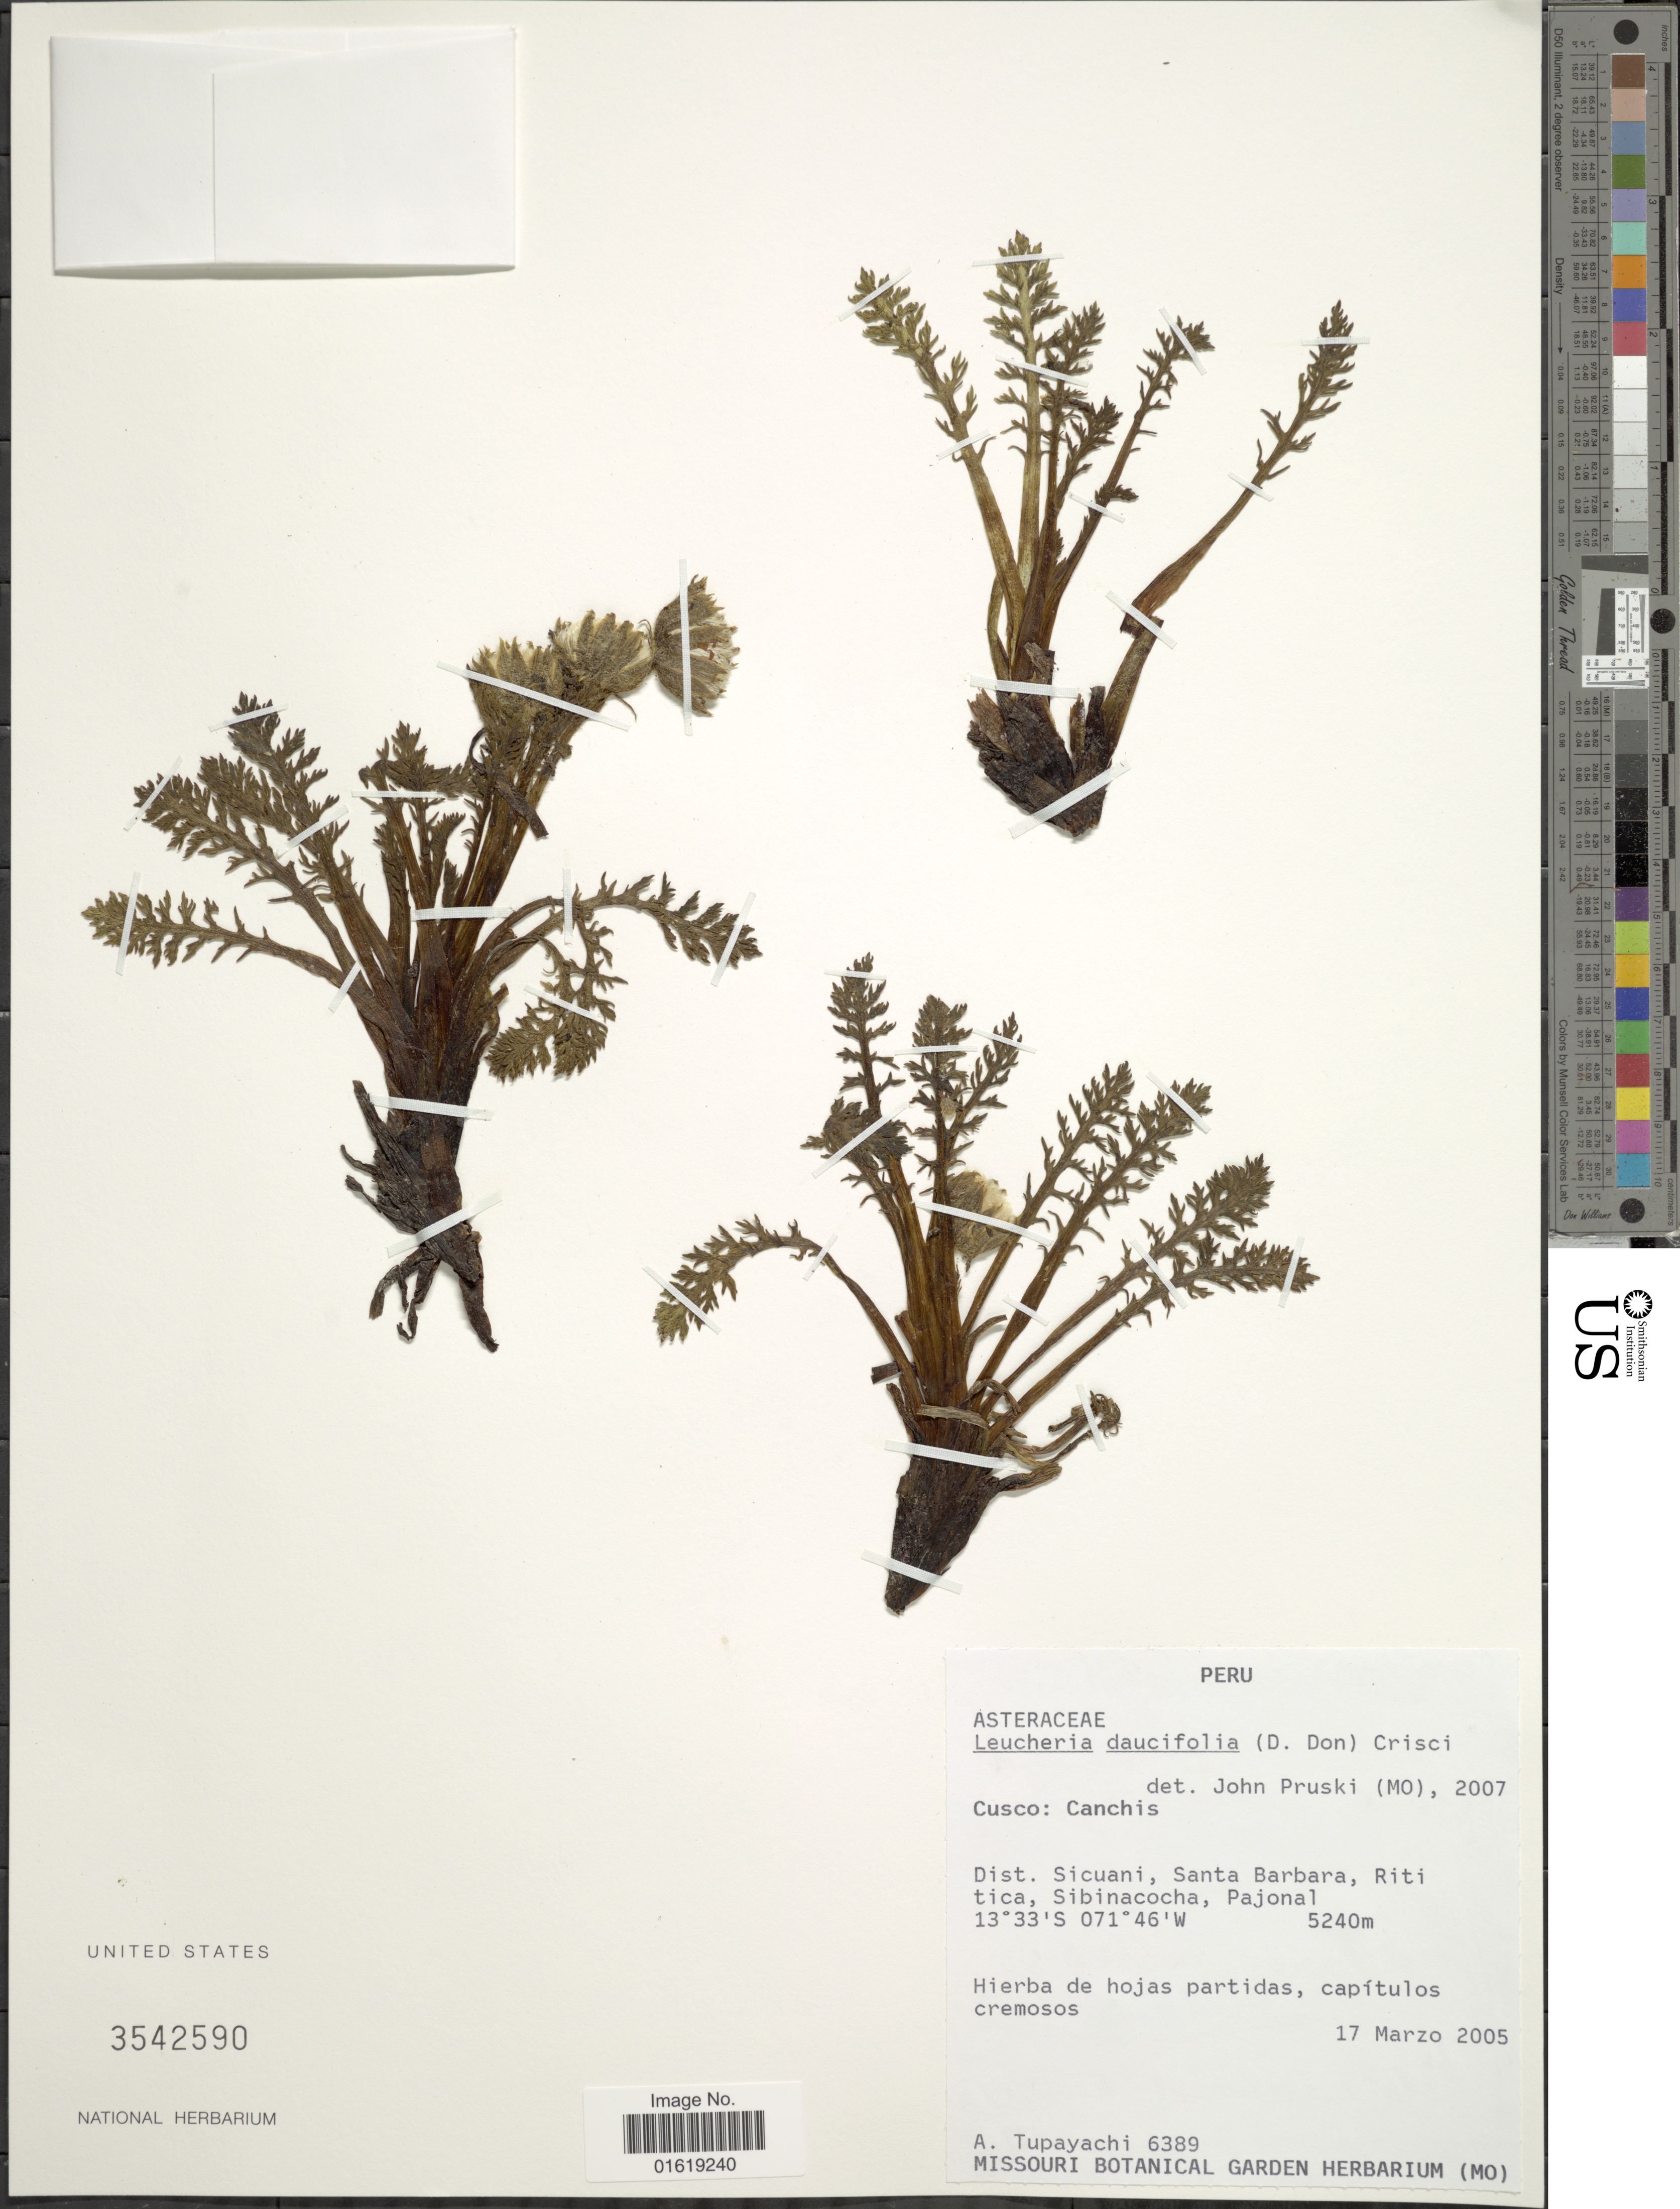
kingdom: Plantae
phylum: Tracheophyta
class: Magnoliopsida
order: Asterales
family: Asteraceae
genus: Leucheria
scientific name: Leucheria daucifolia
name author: Crisci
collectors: A. Tupayachi H.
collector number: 6389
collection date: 2005-03-17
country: Peru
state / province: Cusco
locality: Cusco: Canchis. Dist. Sicuani, Santa Barbara, Riti tica, Sibinacocha, Pajonal.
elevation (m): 5240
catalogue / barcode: US 3542590